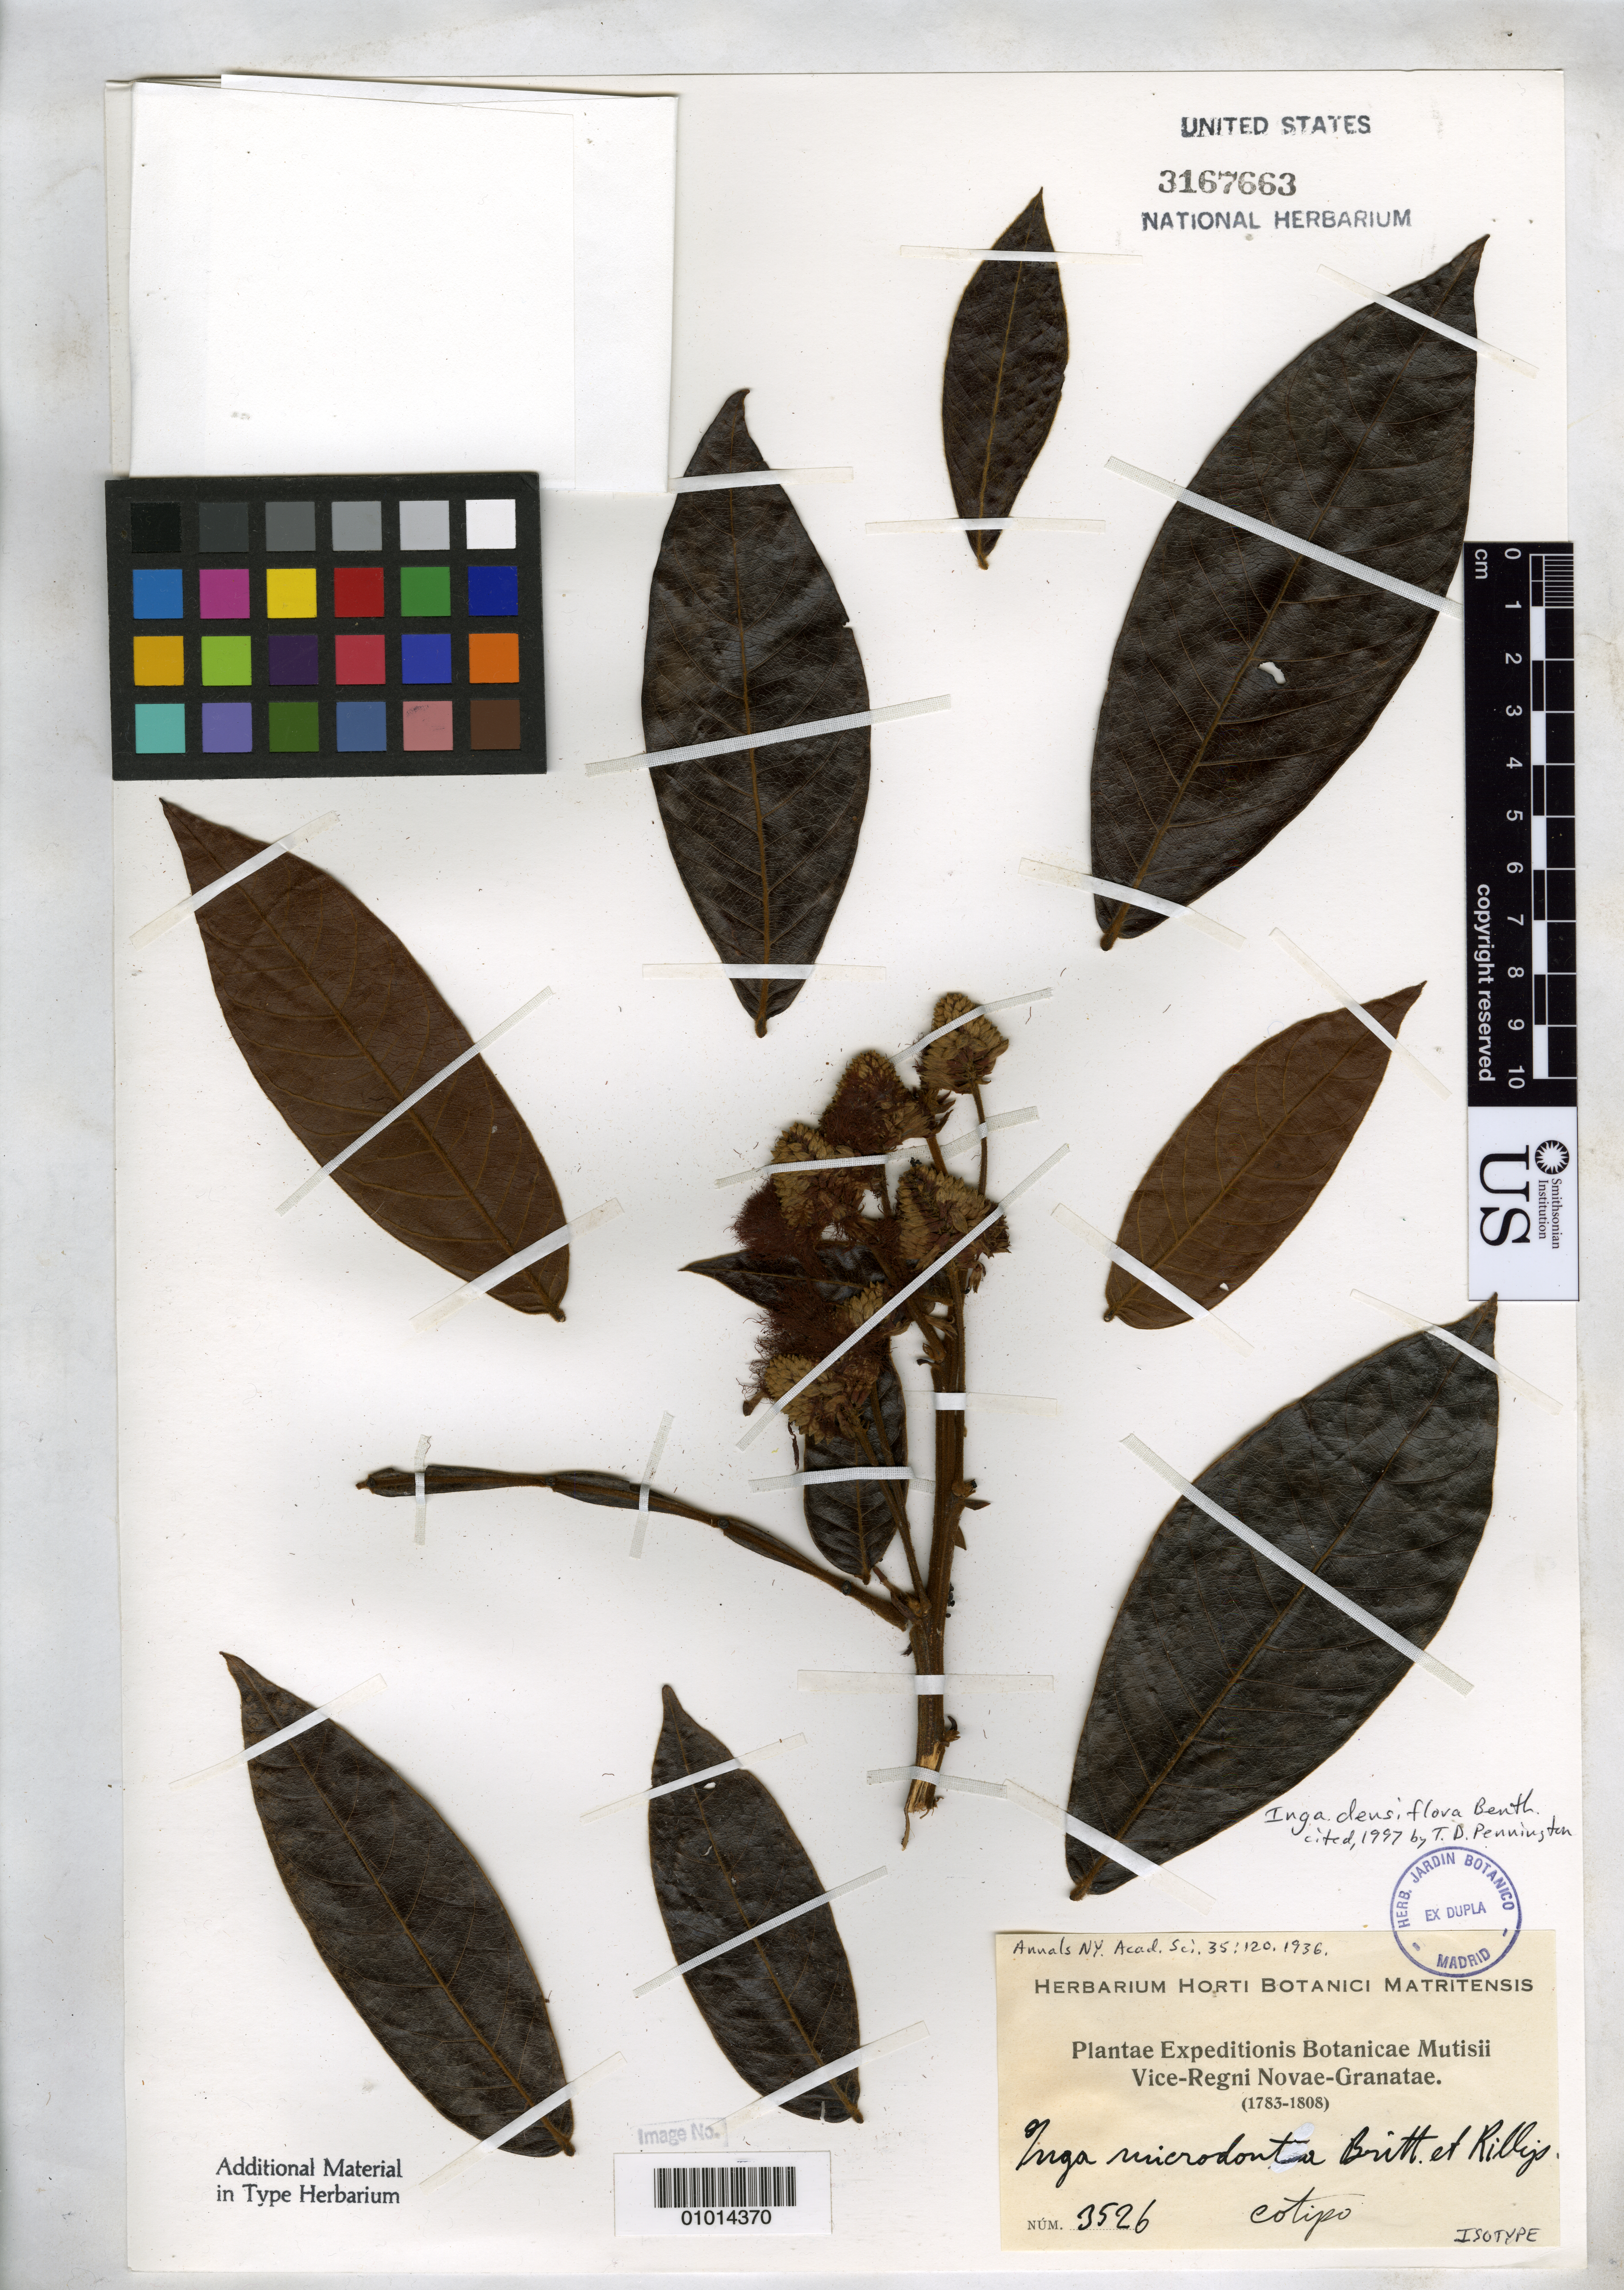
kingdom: Plantae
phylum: Tracheophyta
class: Magnoliopsida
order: Fabales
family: Fabaceae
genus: Inga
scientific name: Inga microdonta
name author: Britton & Killip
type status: Isotype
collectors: J. C. B. Mutis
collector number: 3526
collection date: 1783/1808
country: Colombia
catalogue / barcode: US 3167663